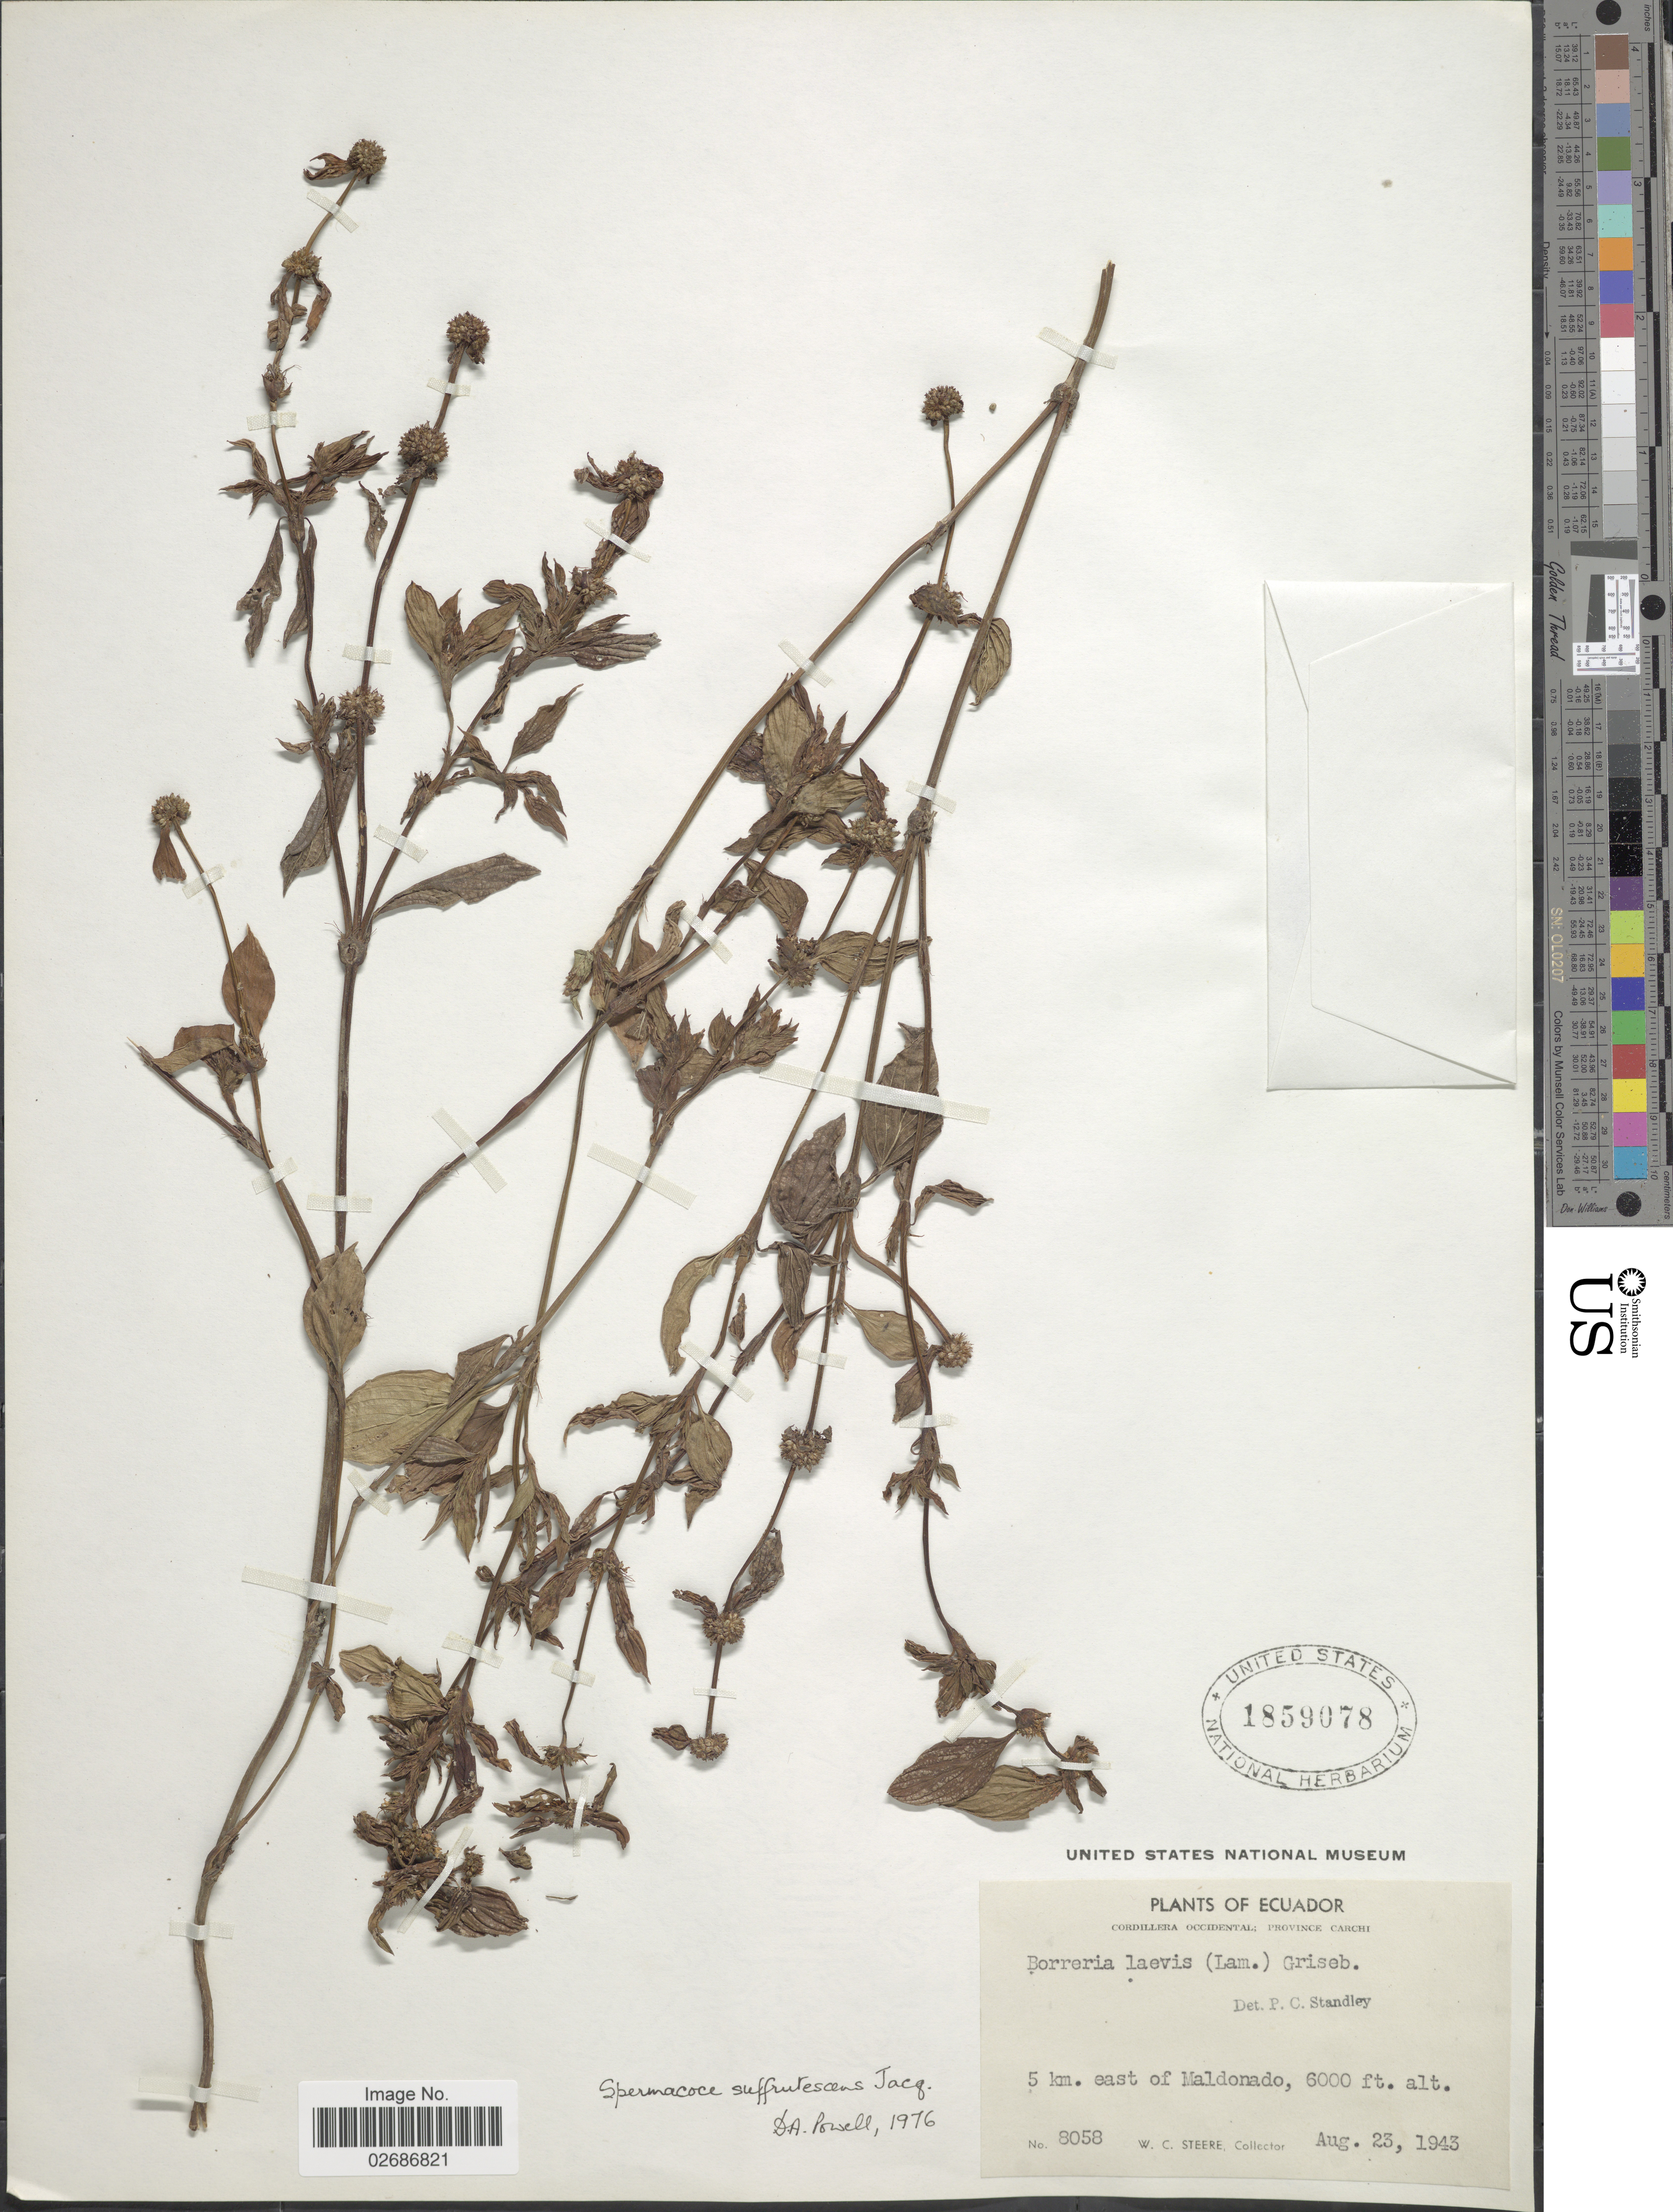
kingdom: Plantae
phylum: Tracheophyta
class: Magnoliopsida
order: Gentianales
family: Rubiaceae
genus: Borreria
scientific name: Borreria remota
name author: (Lam.) Bacigalupo & E.L. Cabral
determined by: Kirkbride, J. H., Jr.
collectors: W. C. Steere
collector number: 8058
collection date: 1943-08-23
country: Ecuador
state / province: Carchi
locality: Cordillera Occidental. 5 km. east of Maldonado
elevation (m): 1829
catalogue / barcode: US 1859078